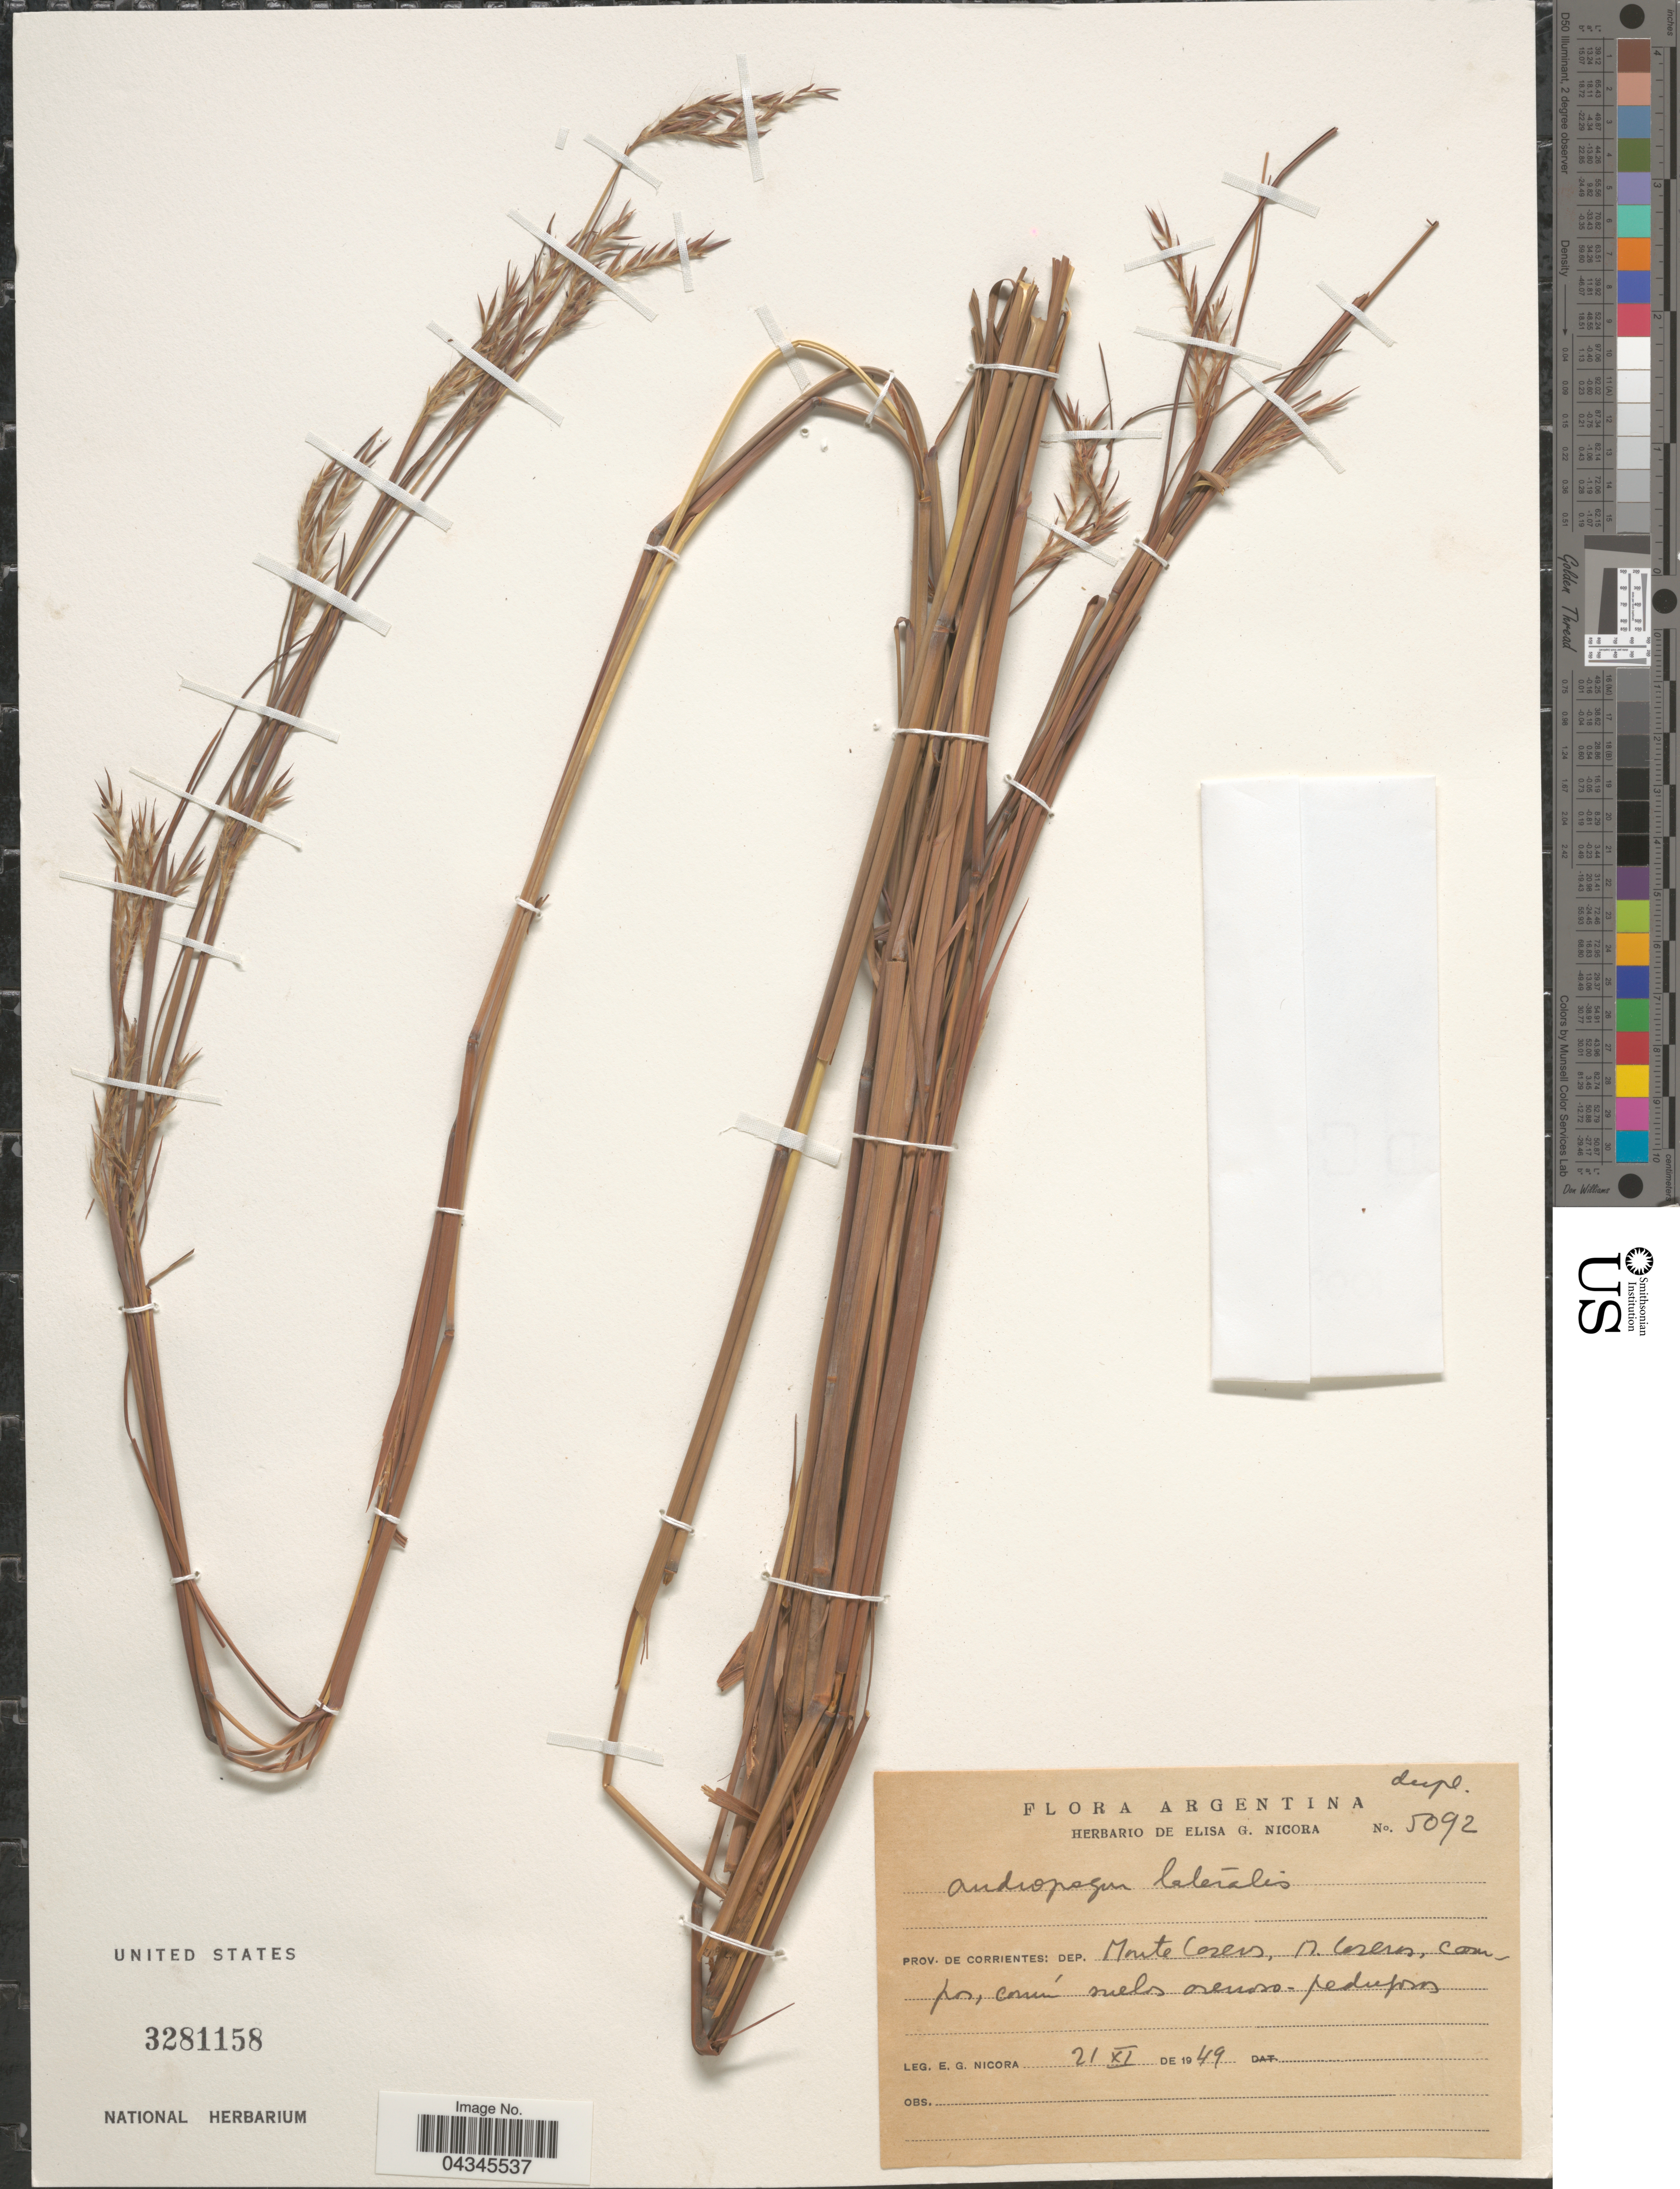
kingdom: Plantae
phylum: Tracheophyta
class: Liliopsida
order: Poales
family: Poaceae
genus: Andropogon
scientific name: Andropogon lateralis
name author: Nees in Mart.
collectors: E. G. Nicora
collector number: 5092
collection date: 1949-11-21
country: Argentina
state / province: Corrientes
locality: Dep. Monte Caseros, M. Caseros, campos.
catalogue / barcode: US 3281158